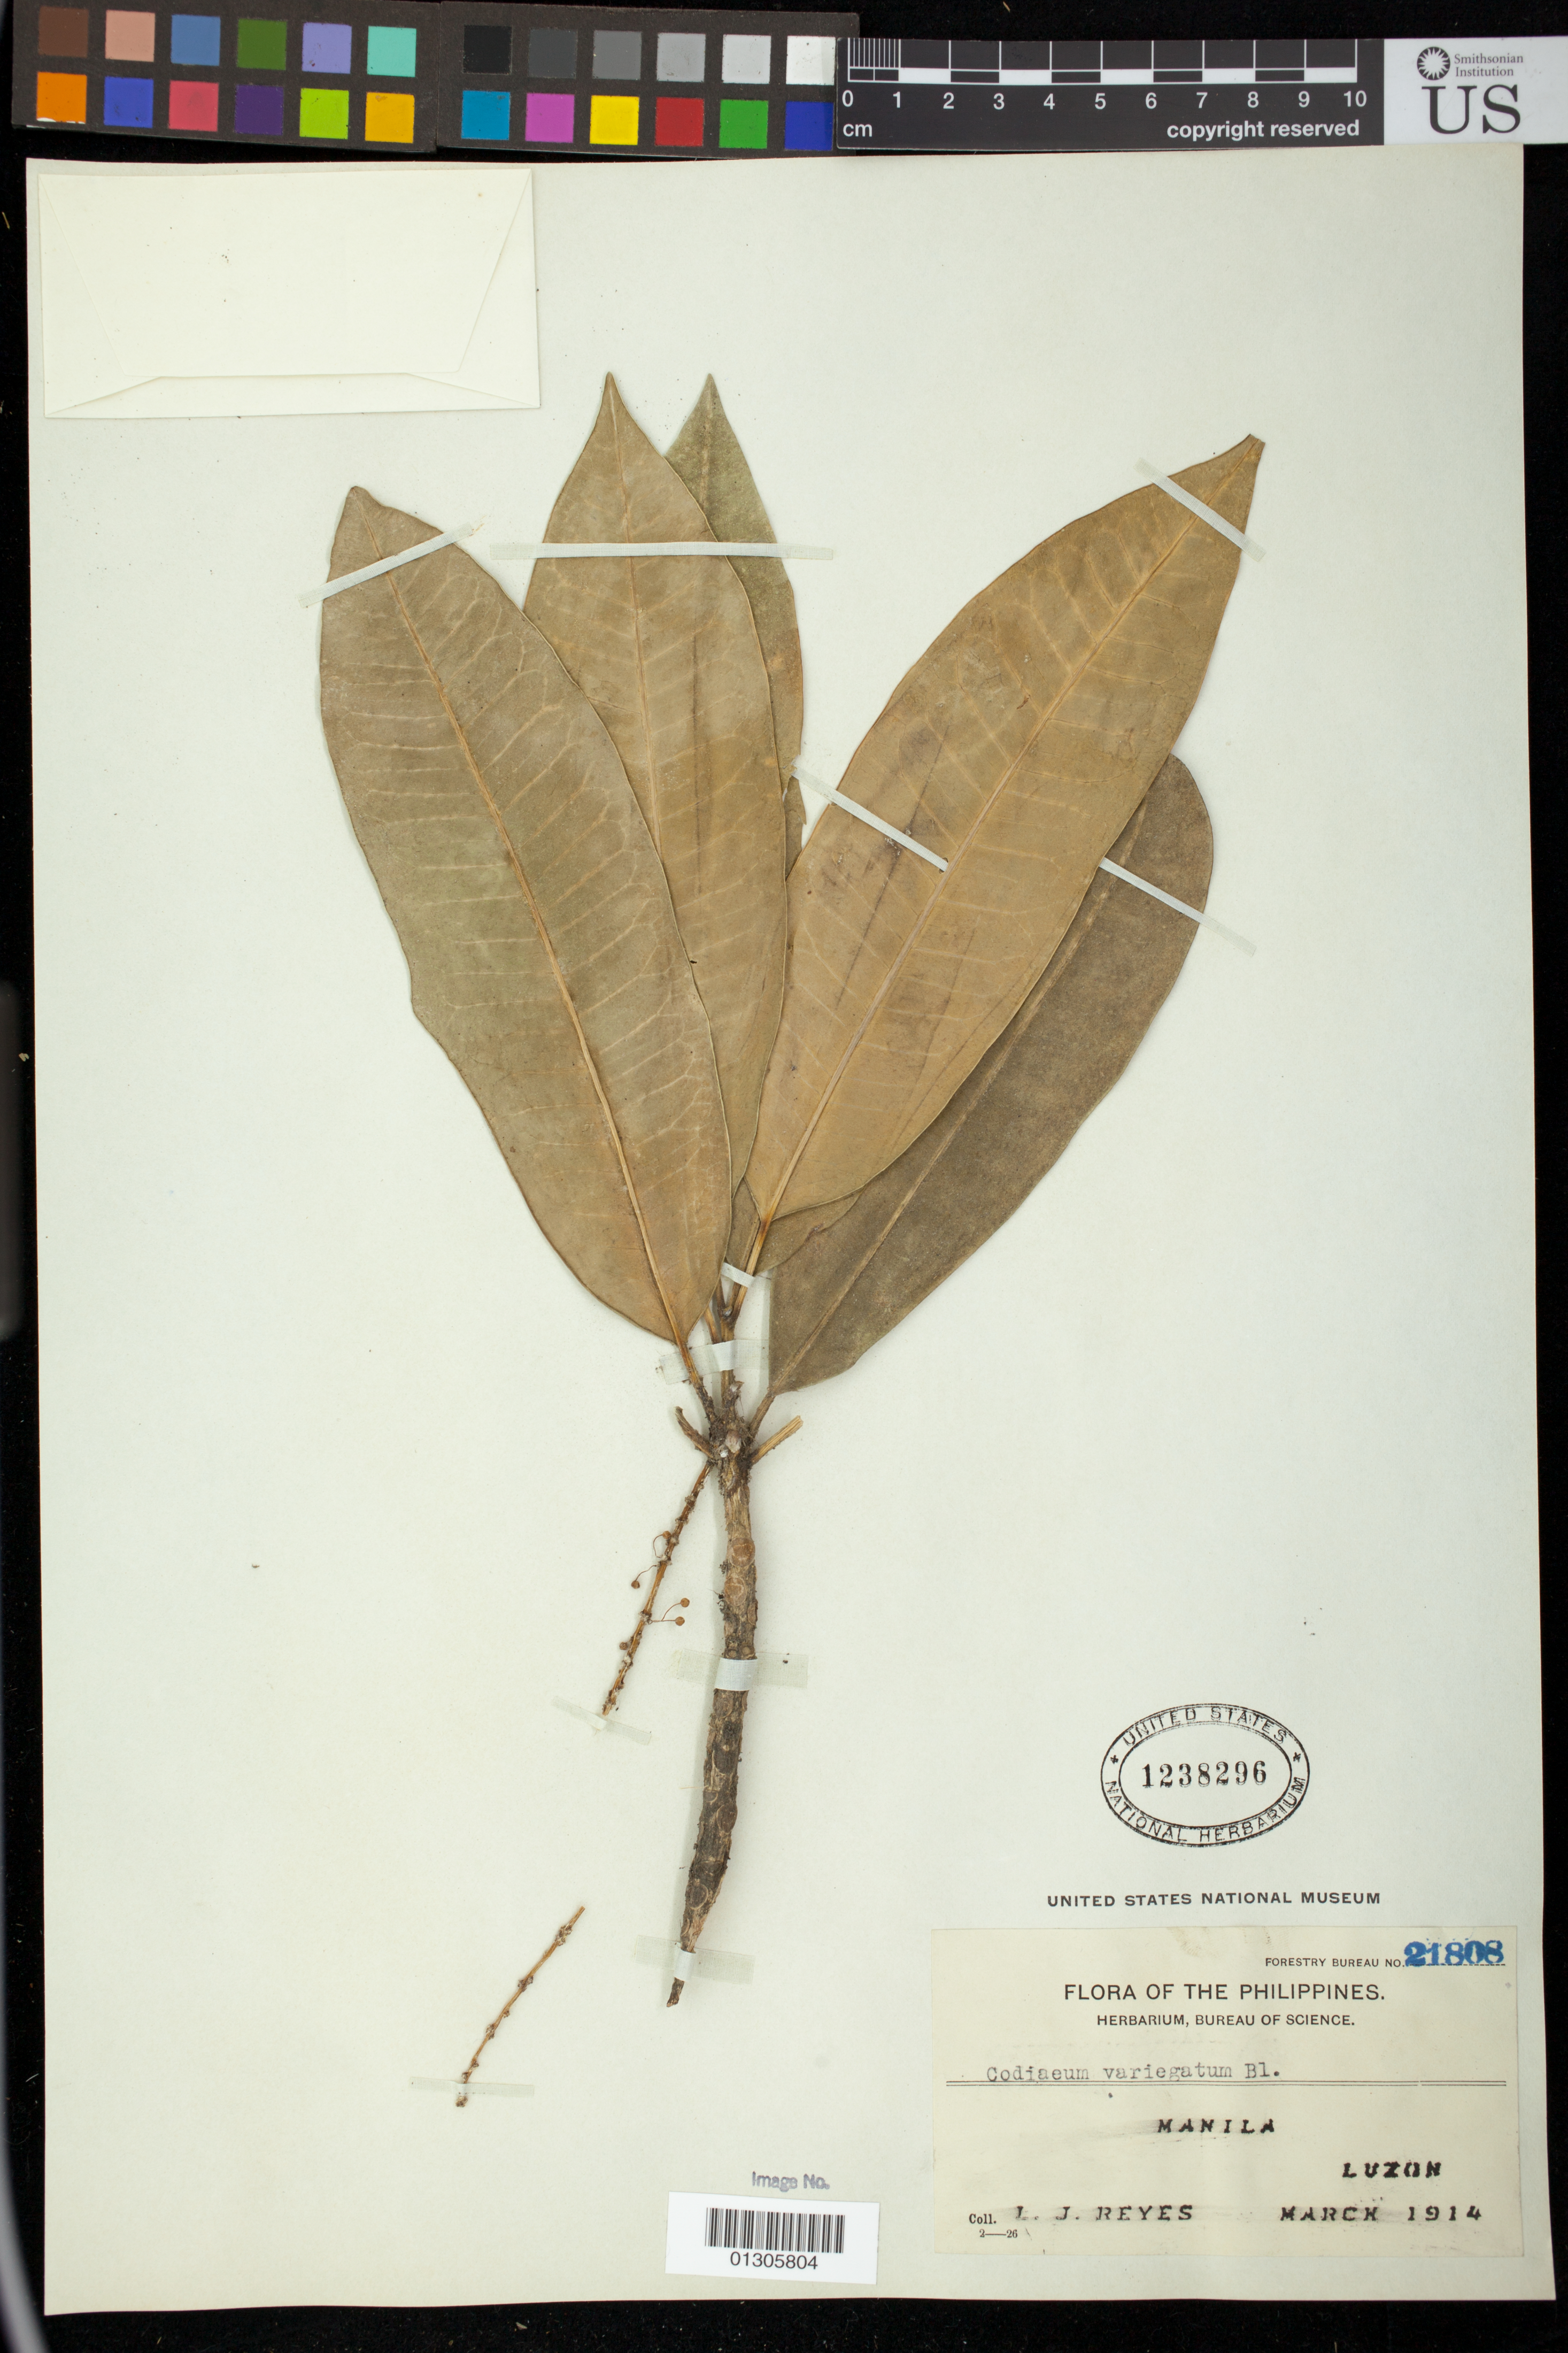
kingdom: Plantae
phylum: Tracheophyta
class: Magnoliopsida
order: Malpighiales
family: Euphorbiaceae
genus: Codiaeum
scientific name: Codiaeum variegatum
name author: (L.) Rumph. ex A. Juss.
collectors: L. Reyes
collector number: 21808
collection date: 1914-03-01/1914-03-31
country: Philippines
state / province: National Capital Region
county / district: Manila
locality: Manila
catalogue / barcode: US 1238296